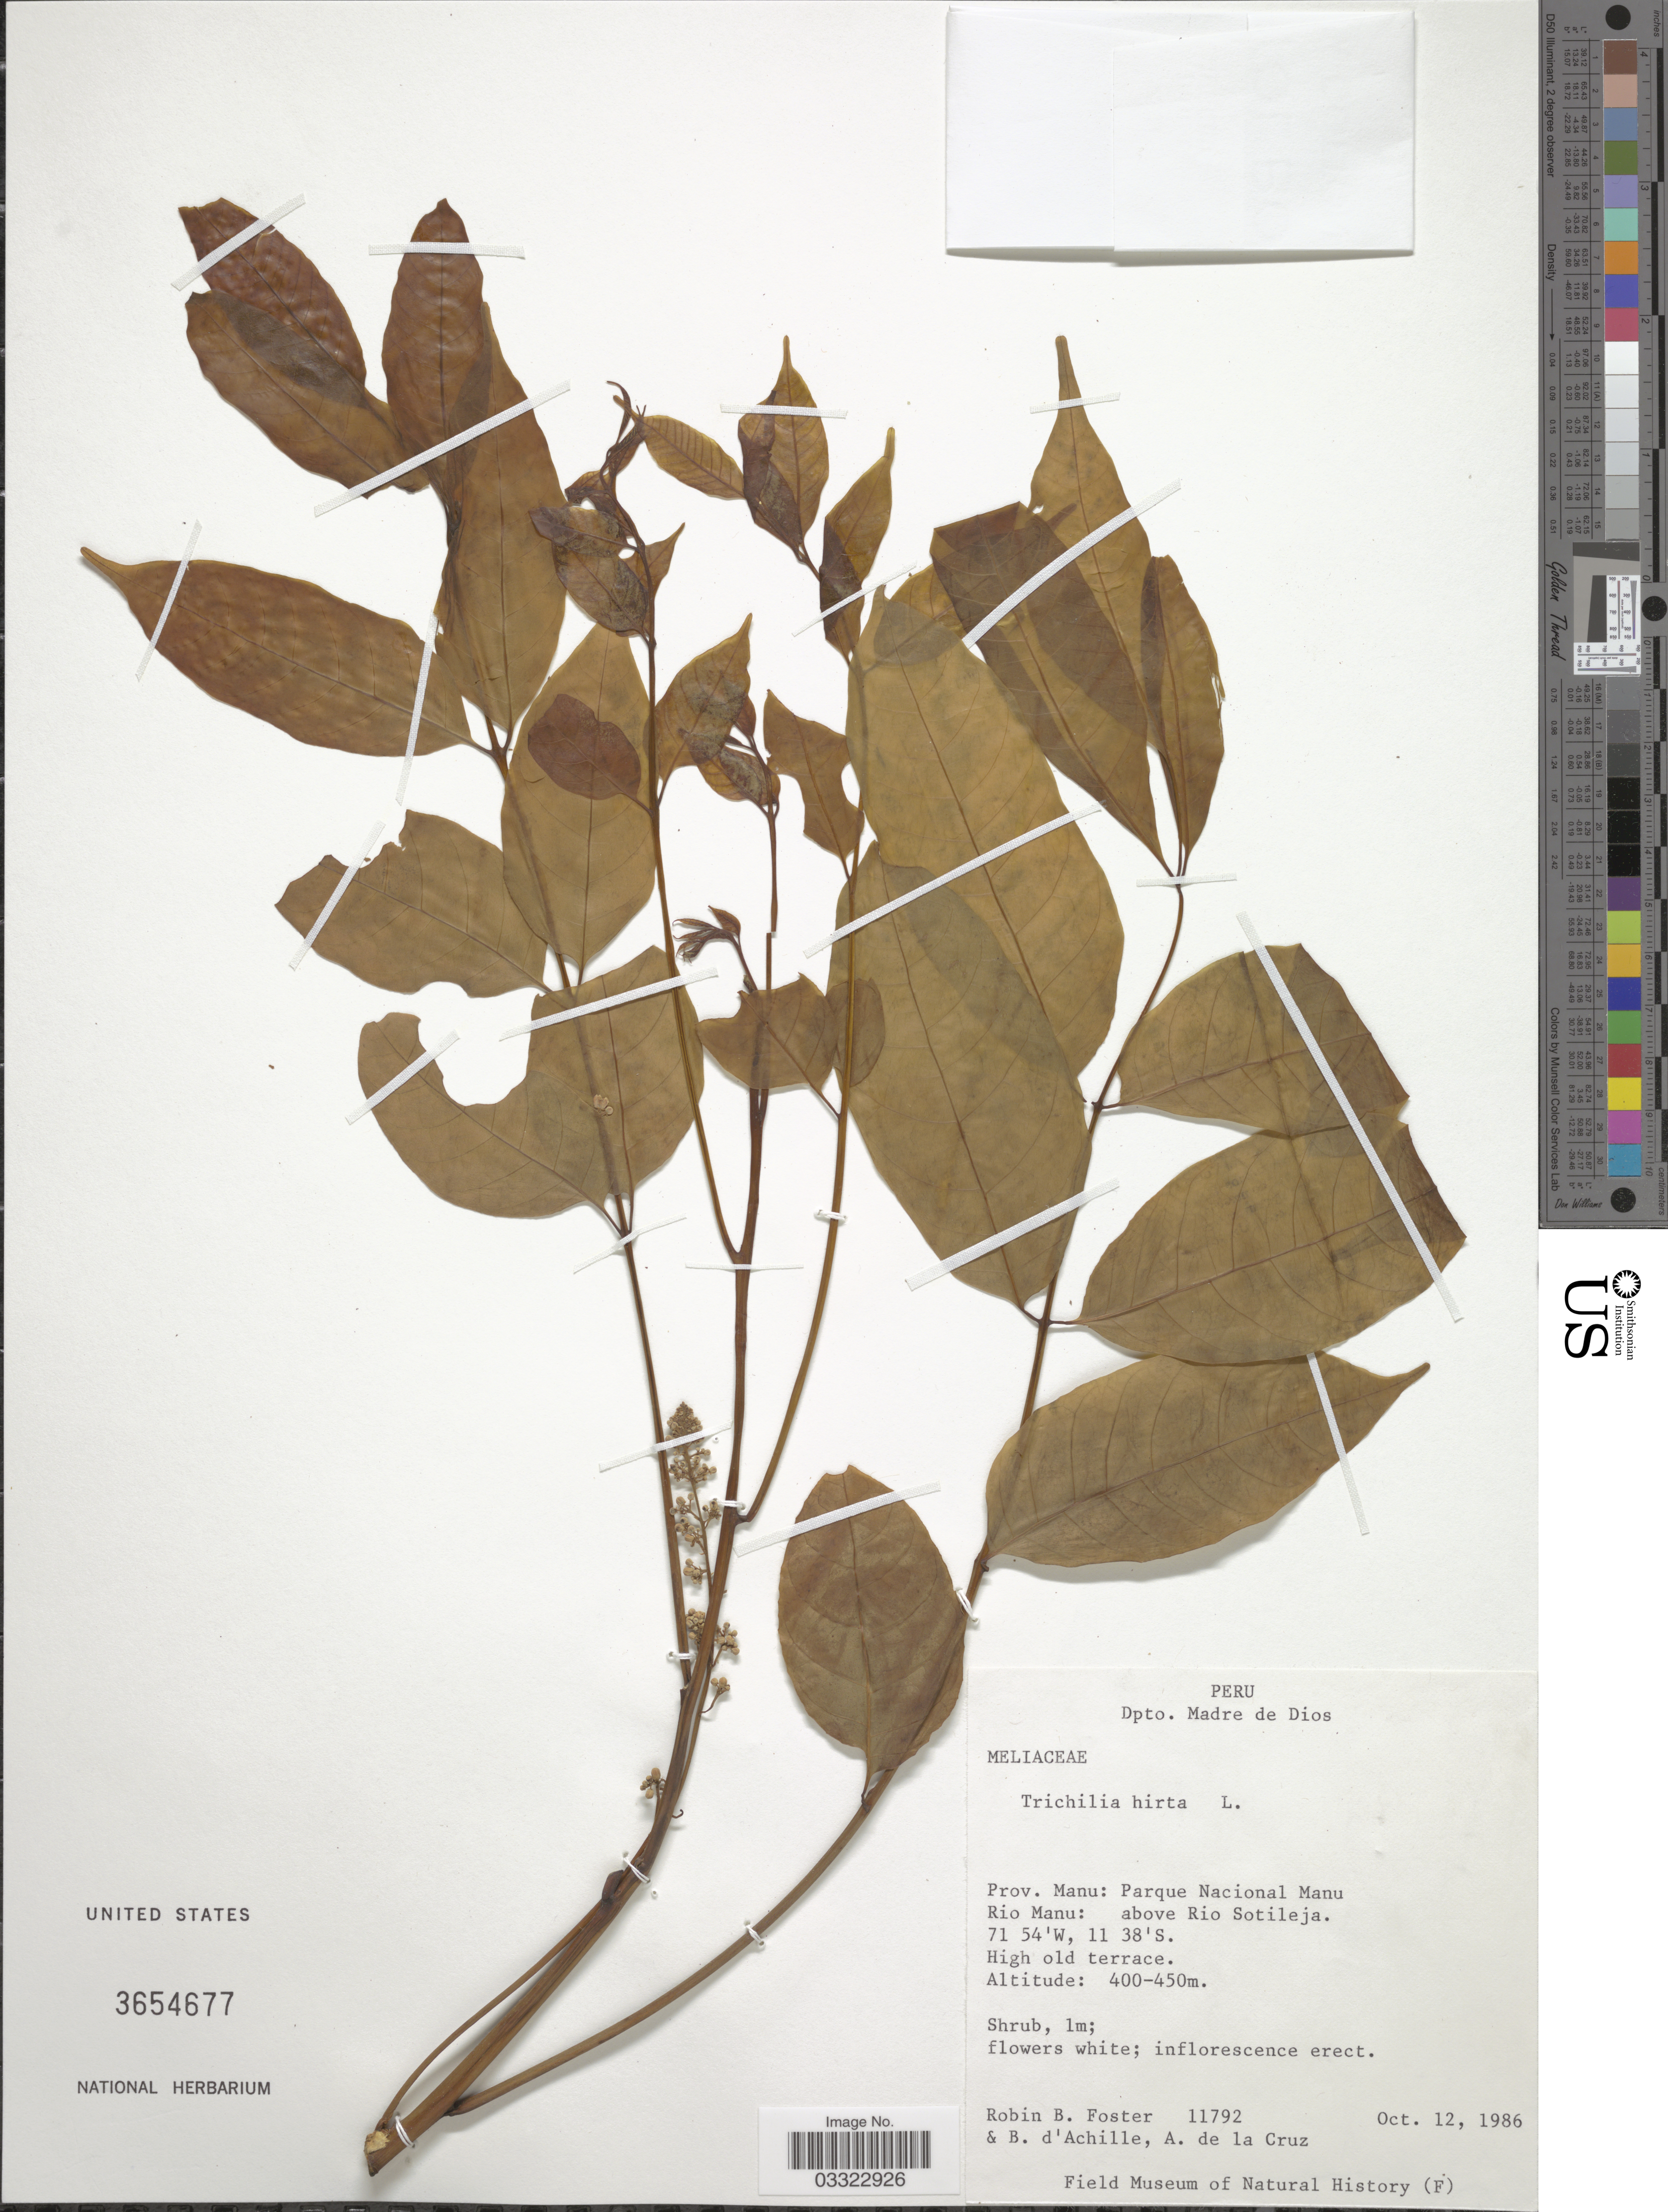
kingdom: Plantae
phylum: Tracheophyta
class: Magnoliopsida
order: Sapindales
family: Meliaceae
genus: Trichilia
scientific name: Trichilia hirta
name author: L.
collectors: R. B. Foster, B. d'Achille & A. De la Cruz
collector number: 11792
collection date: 1986-10-12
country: Peru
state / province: Madre de Dios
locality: Dpto. Madre de Dios, Prov. Manu: Parque Nacional Manu, Rio Manu: above Rio Sotileja.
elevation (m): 400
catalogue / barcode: US 3654677